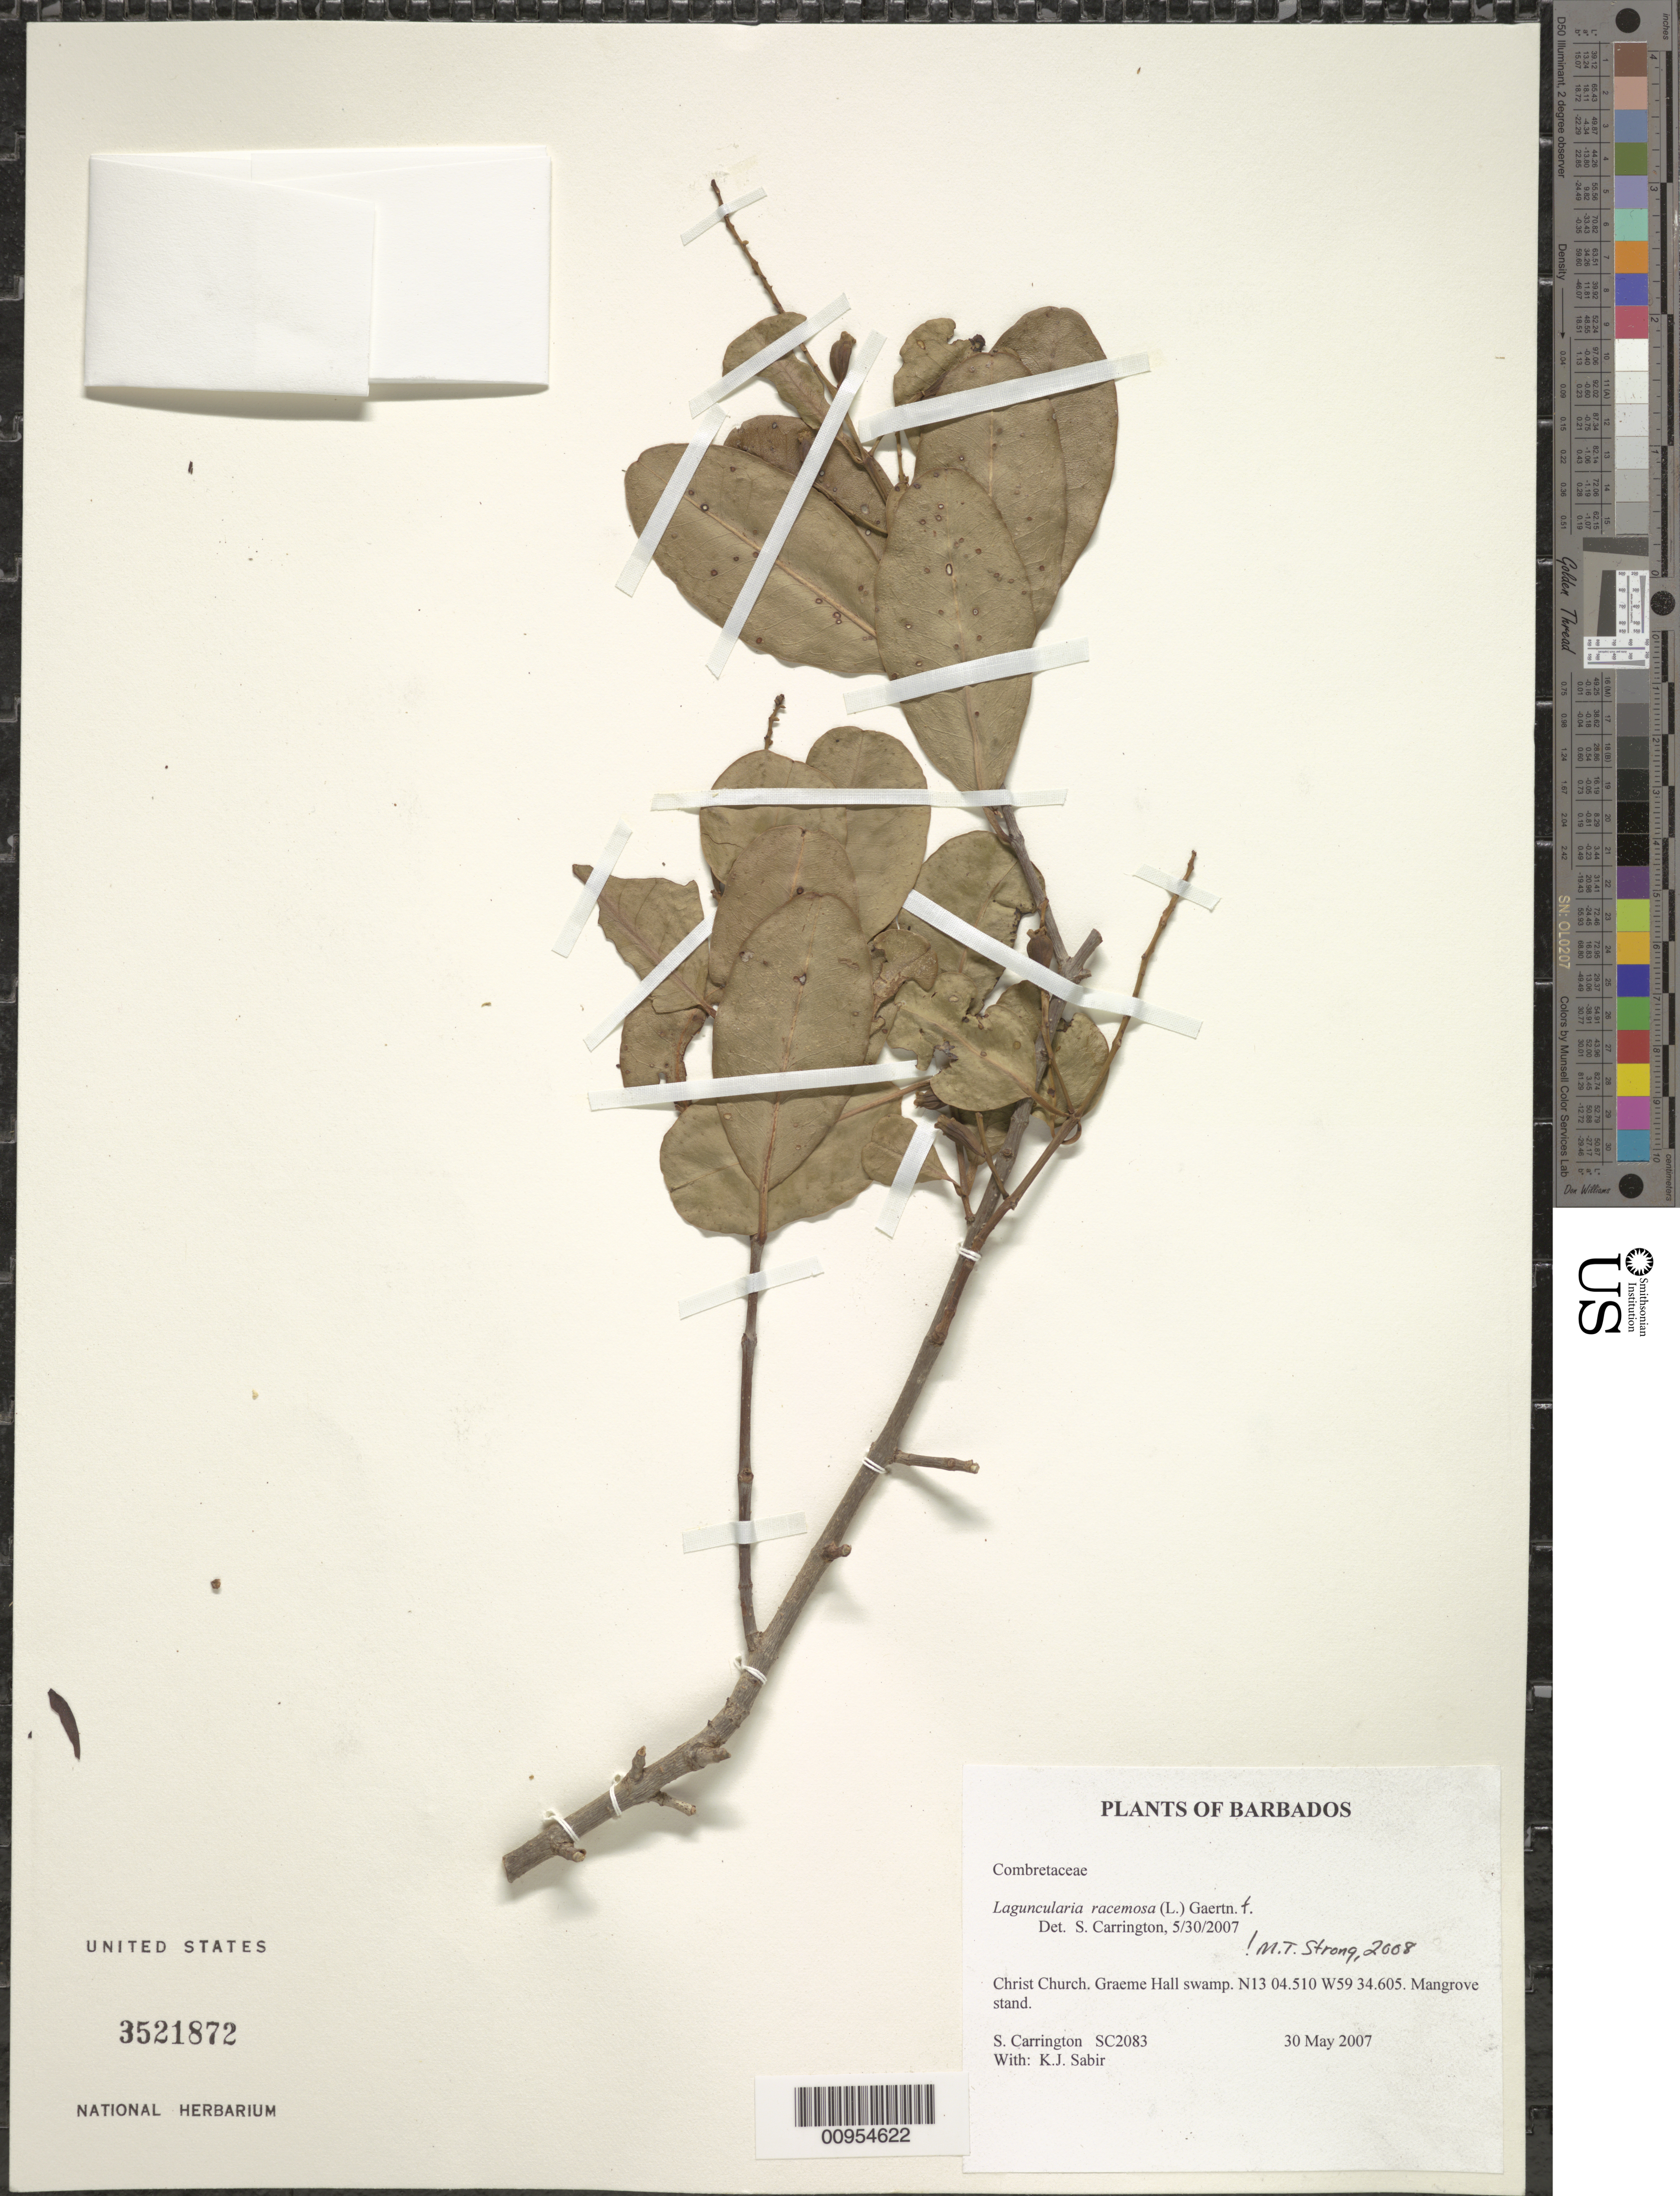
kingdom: Plantae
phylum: Tracheophyta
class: Magnoliopsida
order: Myrtales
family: Combretaceae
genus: Laguncularia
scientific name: Laguncularia racemosa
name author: (L.) C.F. Gaertn.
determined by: Strong, M. T., (US), Smithsonian Institution - National Museum of Natural History (UNITED STATES)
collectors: C. M. S. Carrington & K. Sabir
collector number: SC 2083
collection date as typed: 30 May 2007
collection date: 2007-05-30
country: Barbados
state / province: Christ Church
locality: Graeme Hall swamp.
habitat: Mangrove stand.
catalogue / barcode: US 3521872